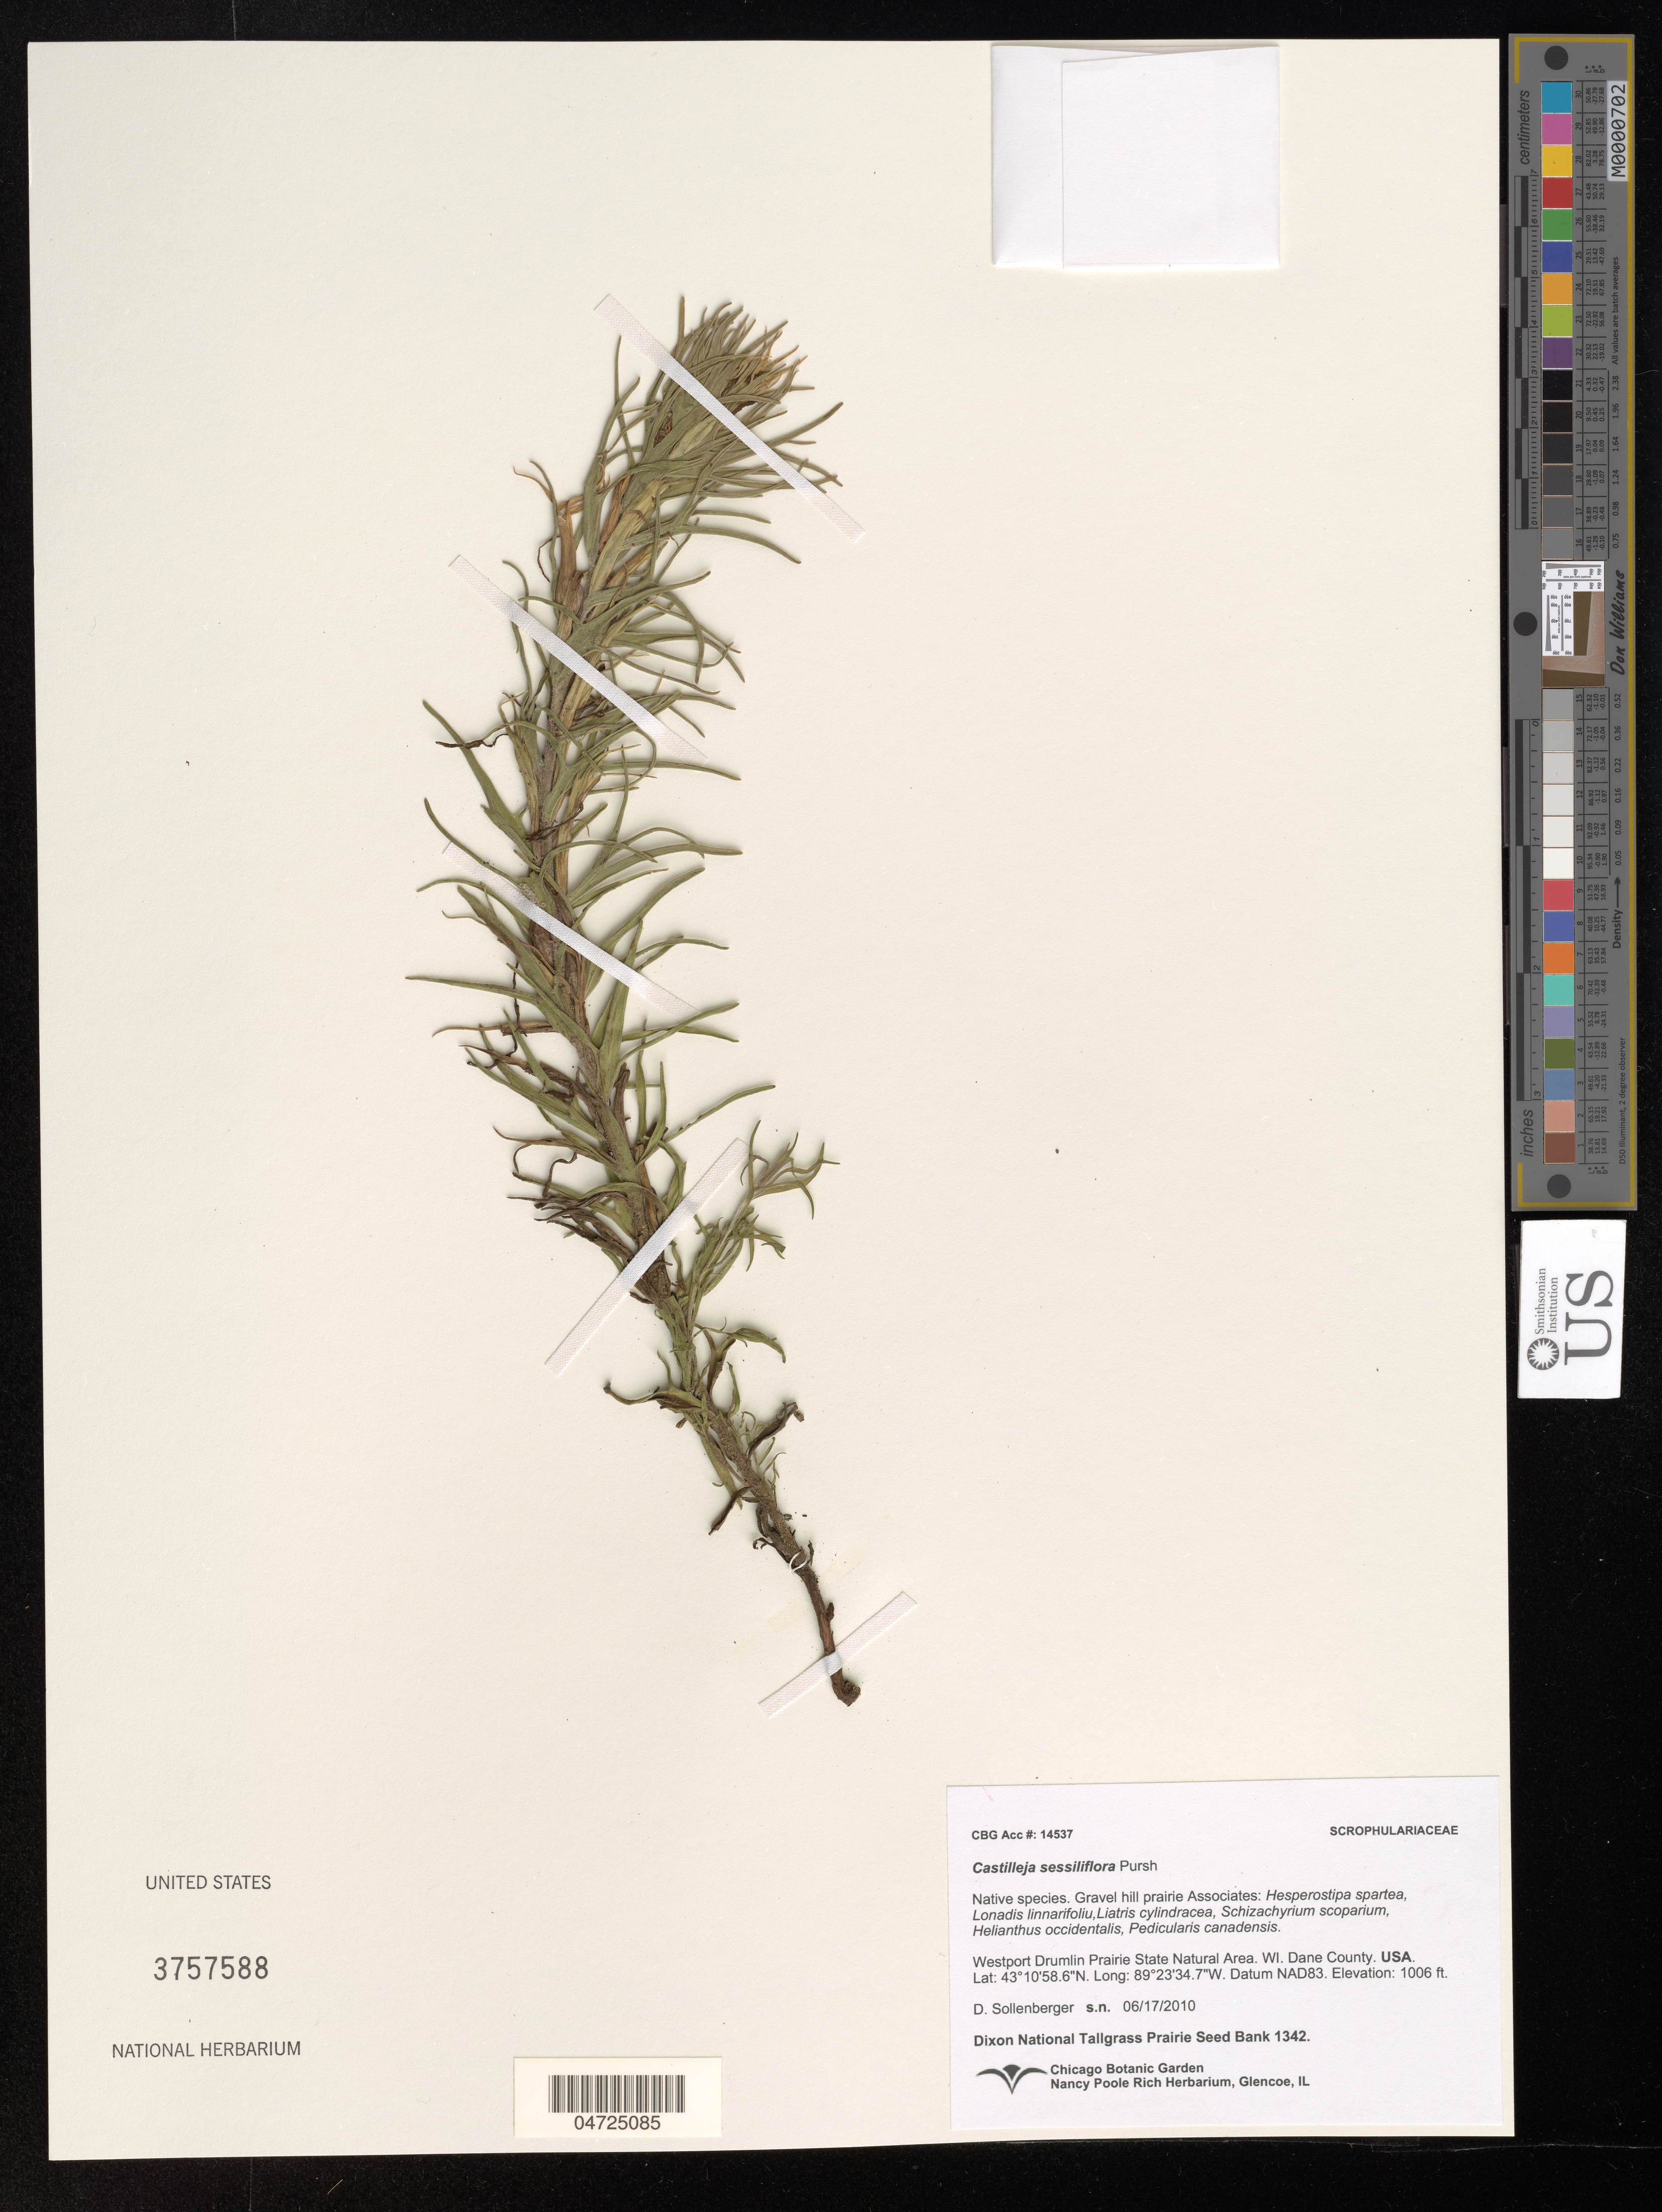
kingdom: Plantae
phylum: Tracheophyta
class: Magnoliopsida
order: Lamiales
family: Orobanchaceae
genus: Castilleja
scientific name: Castilleja sessiliflora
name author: Pursh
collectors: D. Sollenberger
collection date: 2010-06-17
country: United States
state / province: Wisconsin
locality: Westport Drumlin Prairie State Natural Area. Dane County. Datum NAD83.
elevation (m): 307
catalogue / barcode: US 3757588